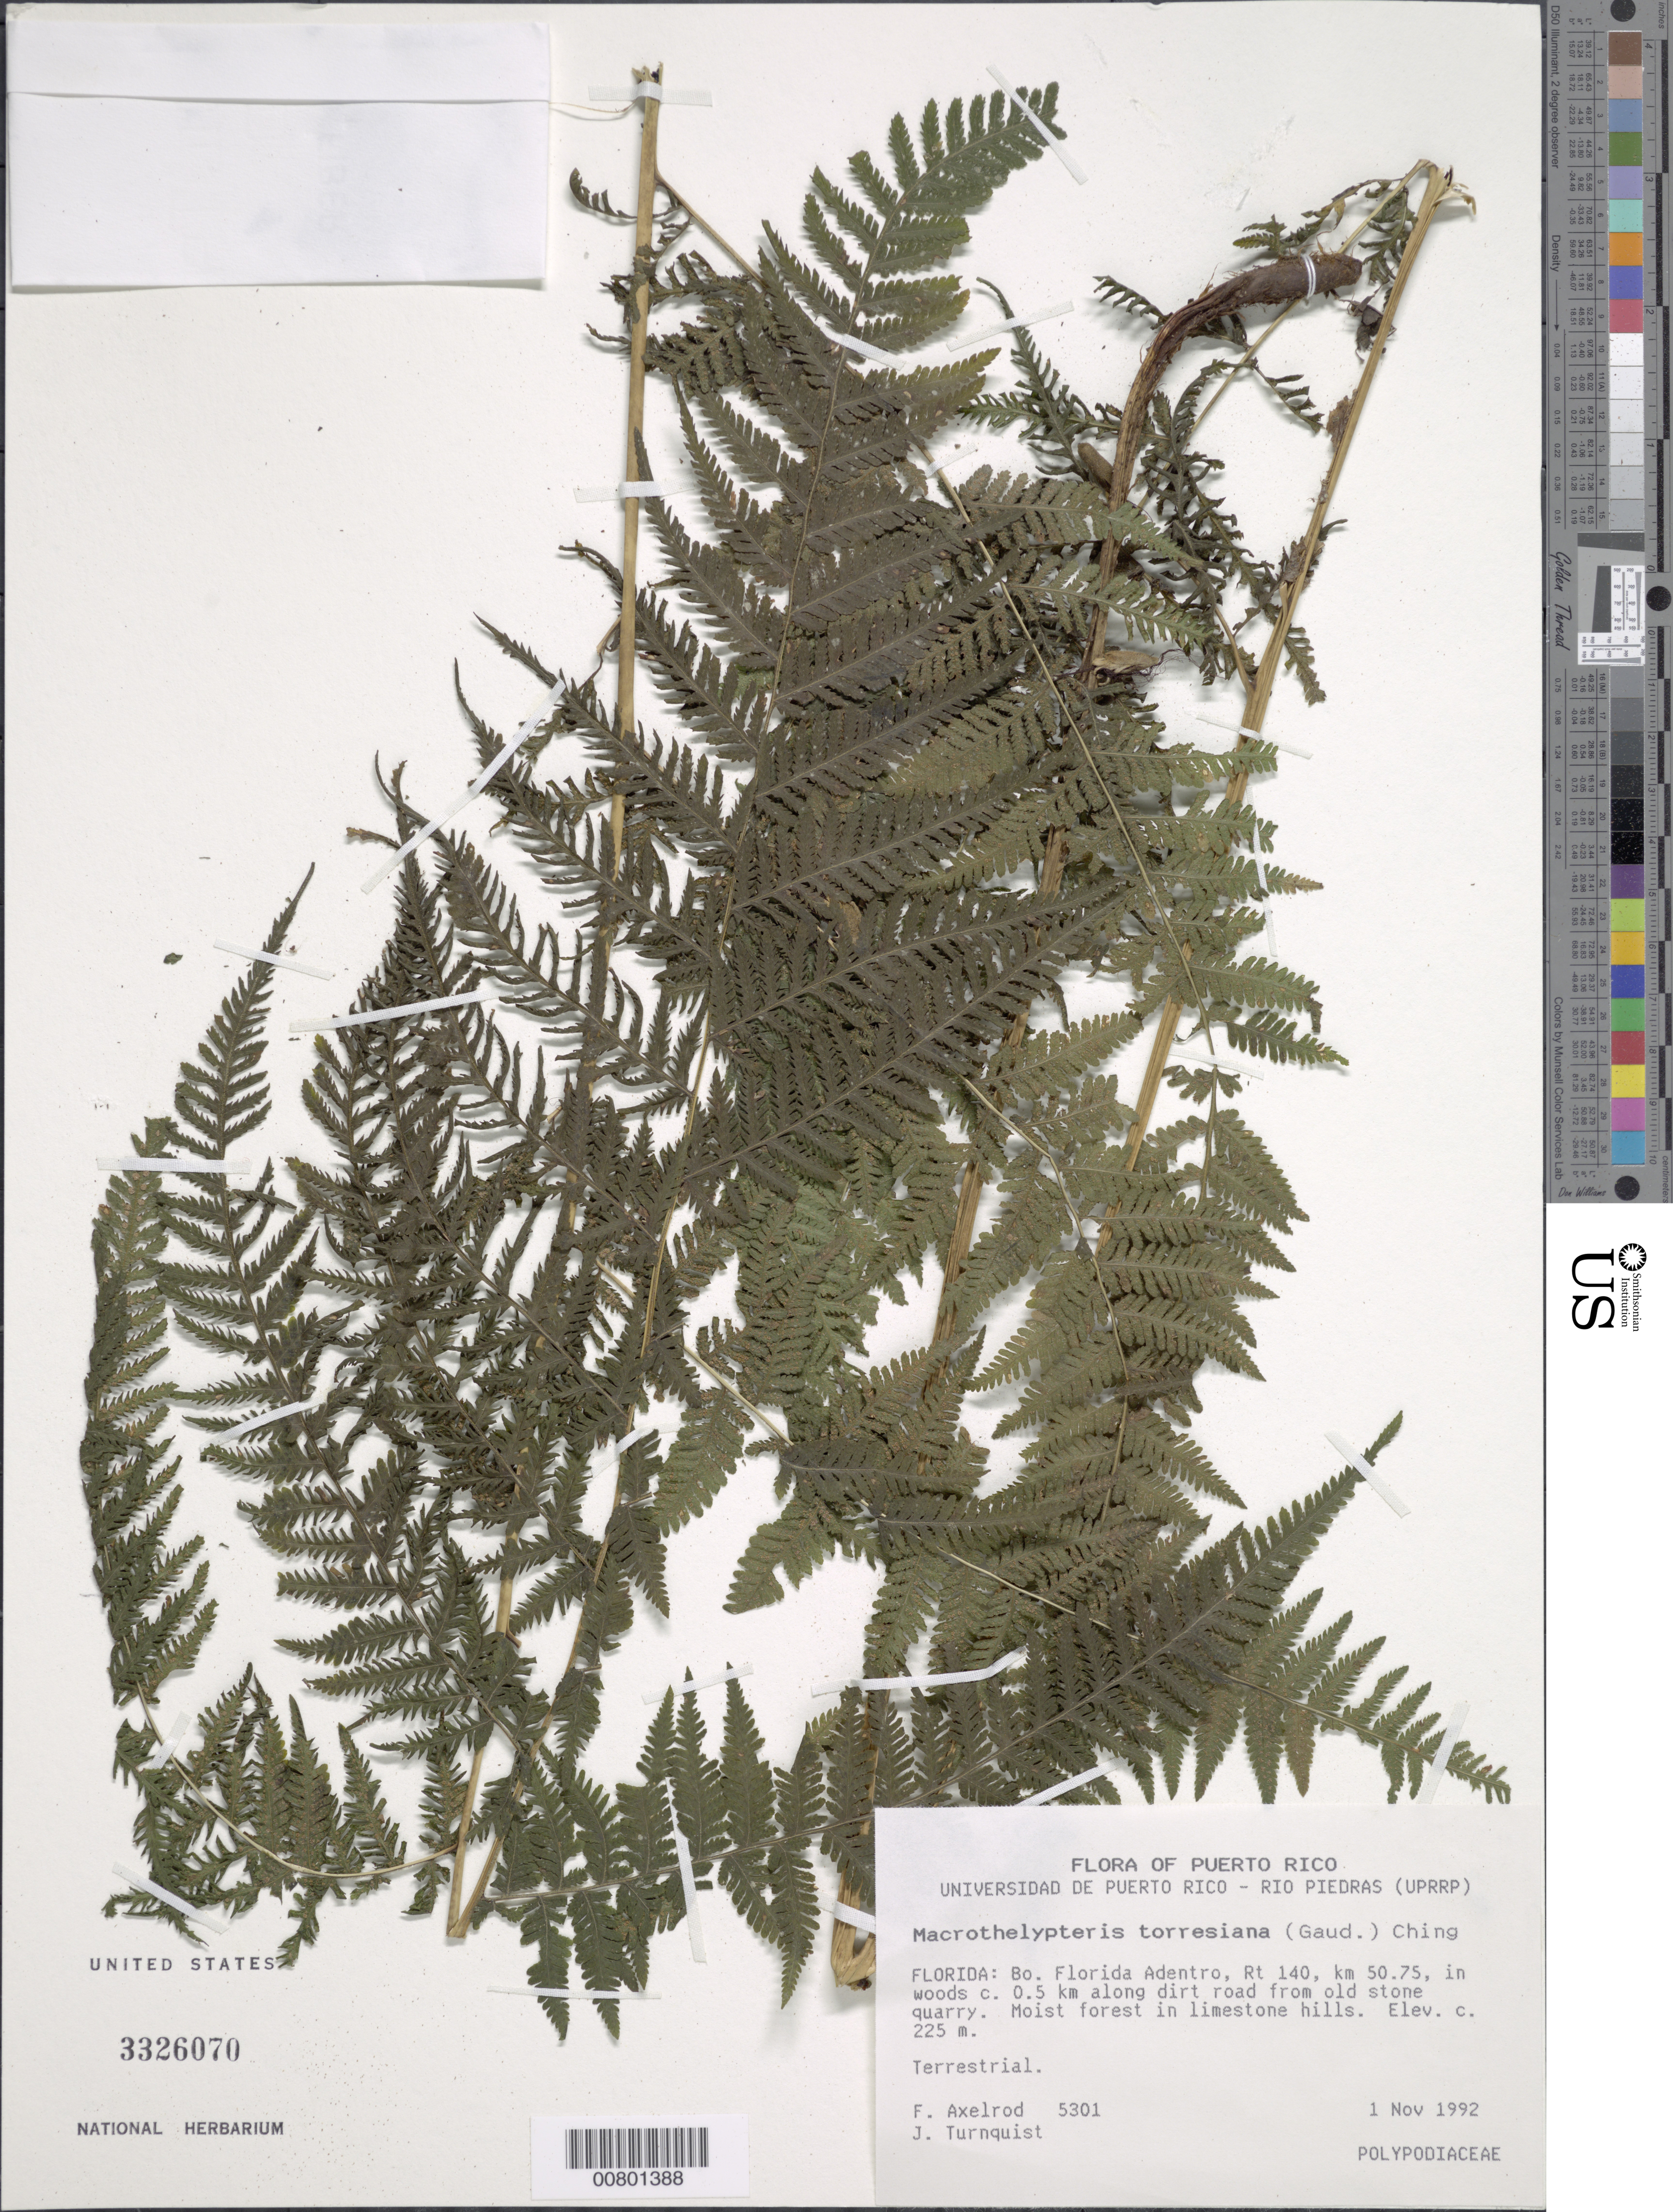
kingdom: Plantae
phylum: Tracheophyta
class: Polypodiopsida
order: Polypodiales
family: Thelypteridaceae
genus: Macrothelypteris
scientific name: Macrothelypteris torresiana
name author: (Gaudich.) Ching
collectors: F. S. Axelrod & J. Turnquist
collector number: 5301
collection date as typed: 01 Nov 1992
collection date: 1992-11-01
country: Puerto Rico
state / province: Florida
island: Puerto Rico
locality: Florida, Bo. Florida Adentro, Rt. 140, km 50.75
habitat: Moist forest in limestone hills; woods along dirt road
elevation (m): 225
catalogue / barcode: US 3326070